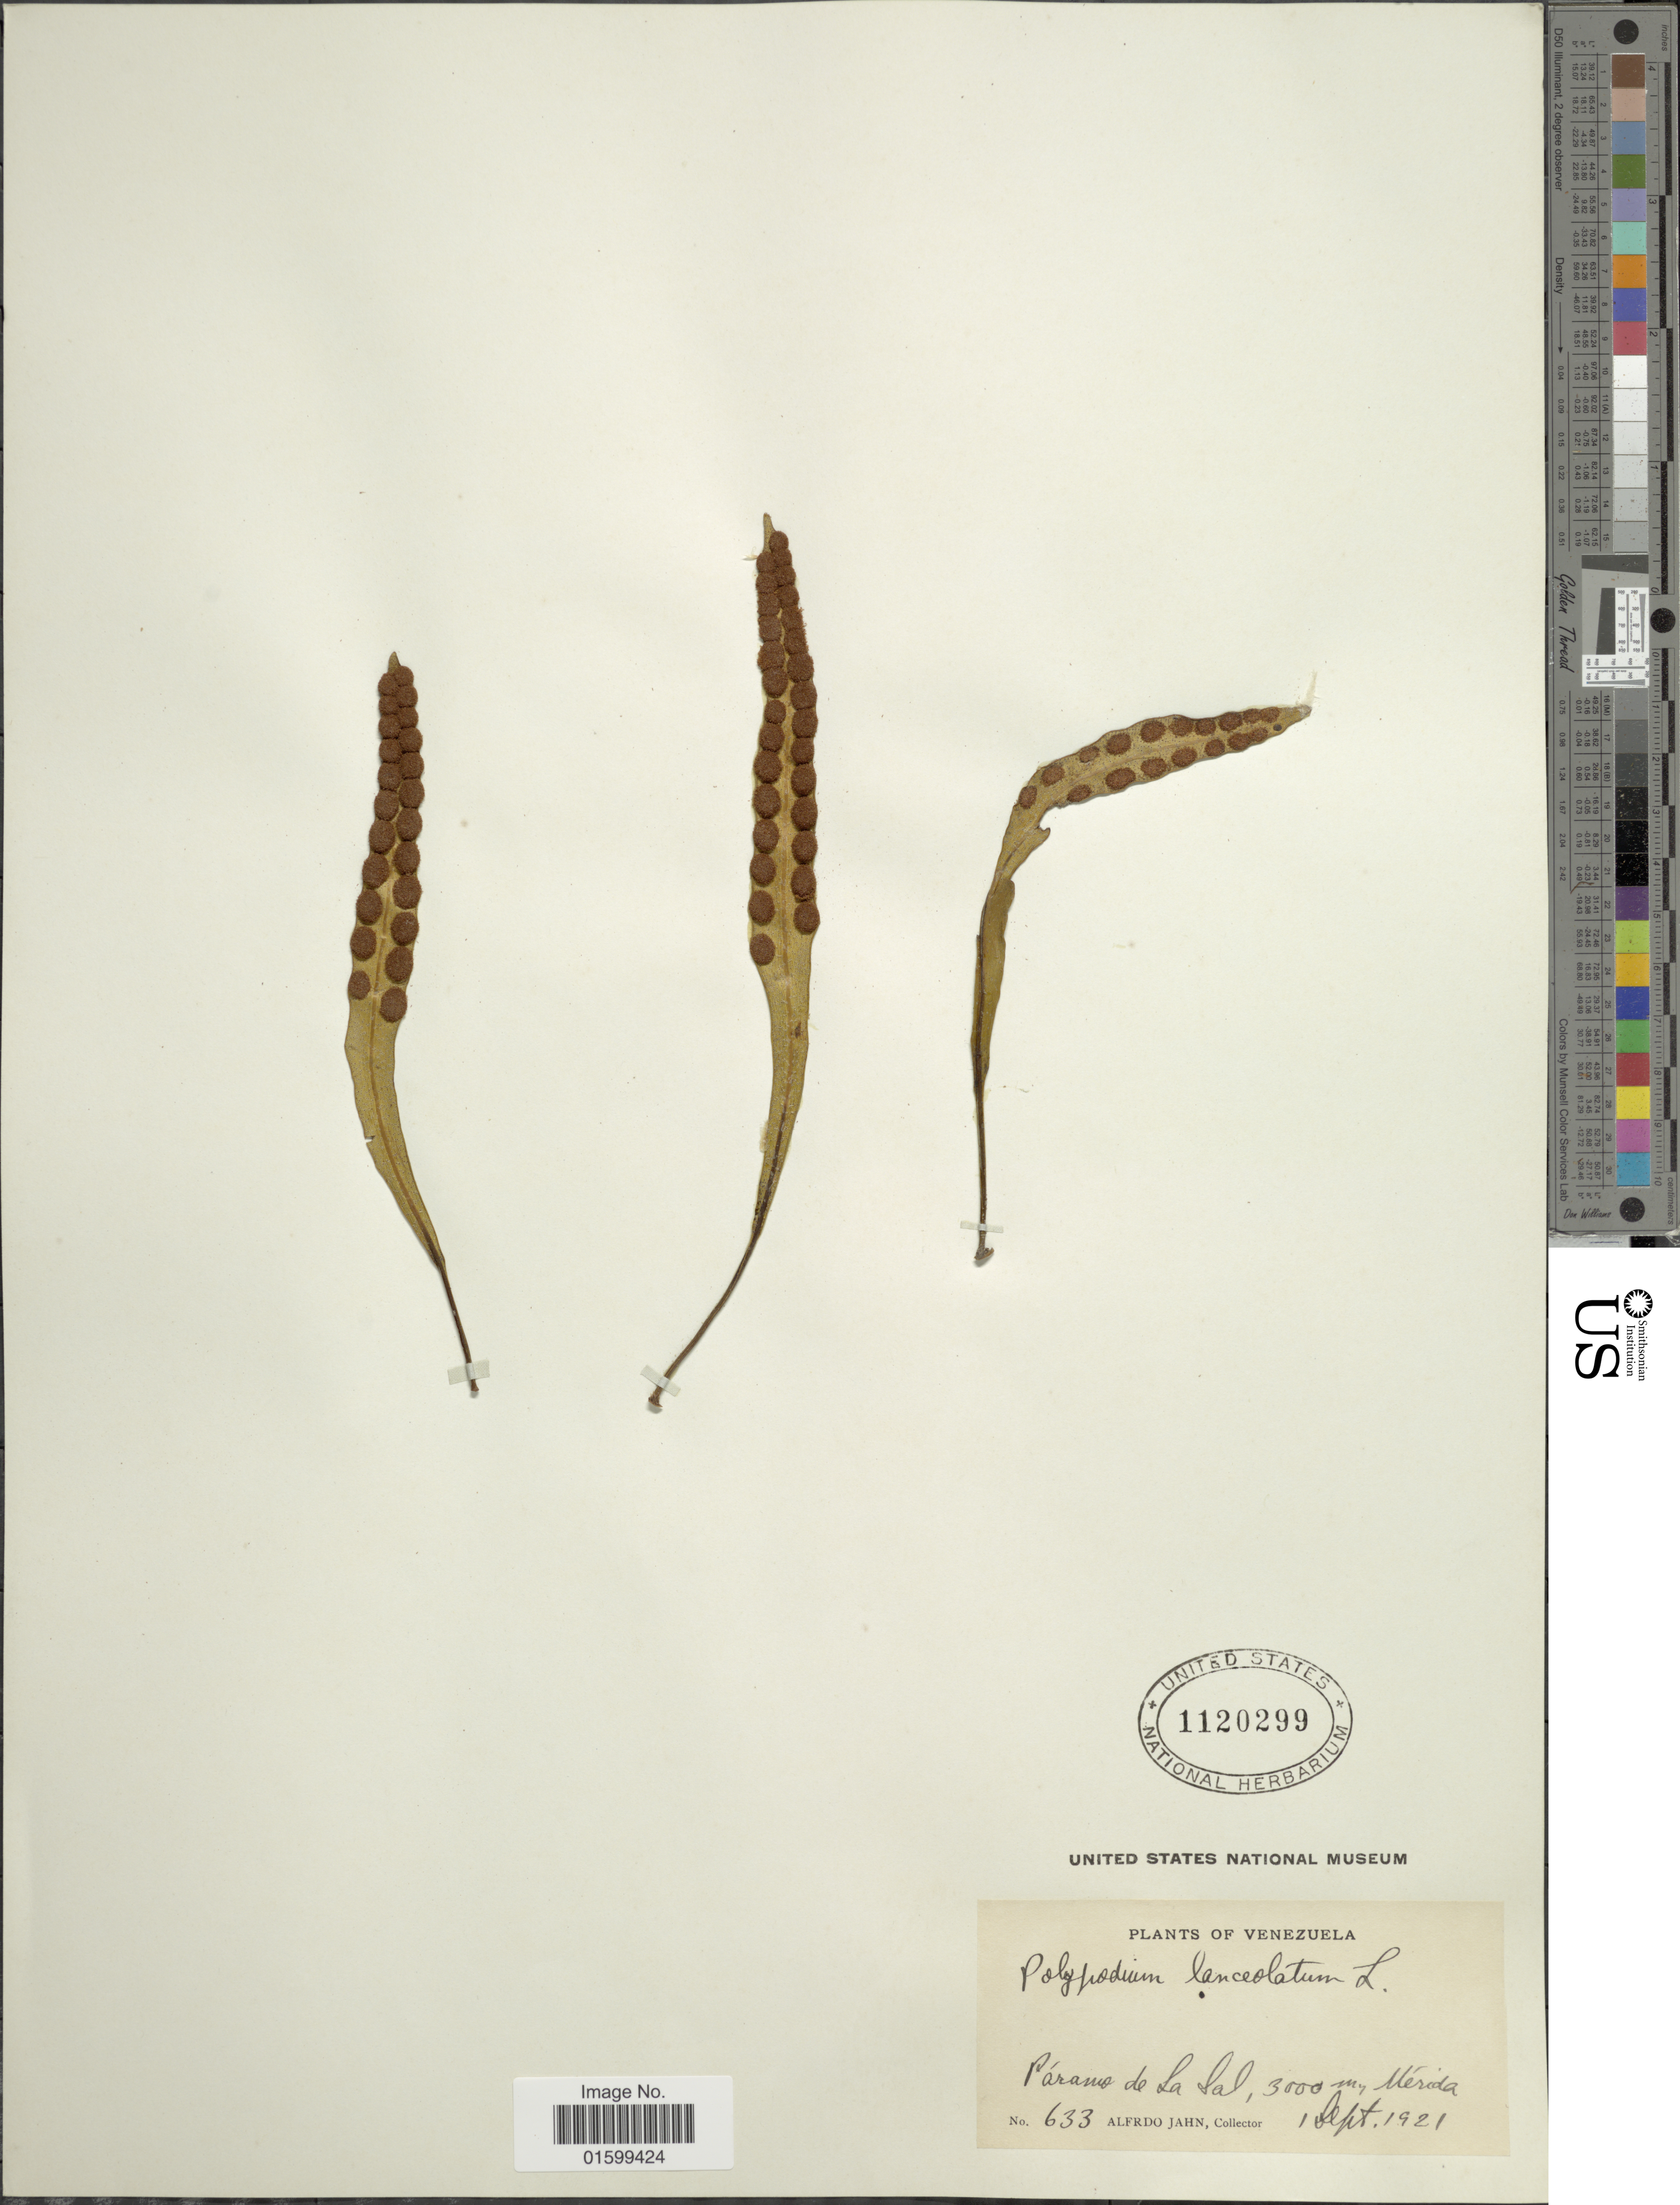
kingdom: Plantae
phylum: Tracheophyta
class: Polypodiopsida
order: Polypodiales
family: Polypodiaceae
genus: Pleopeltis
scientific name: Pleopeltis macrocarpa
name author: (Bory ex Willd.) Kaulf.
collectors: A. Jahn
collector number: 633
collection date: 1921-09-01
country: Venezuela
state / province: Mérida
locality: Páramo de La Sal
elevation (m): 3000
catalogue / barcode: US 1120299